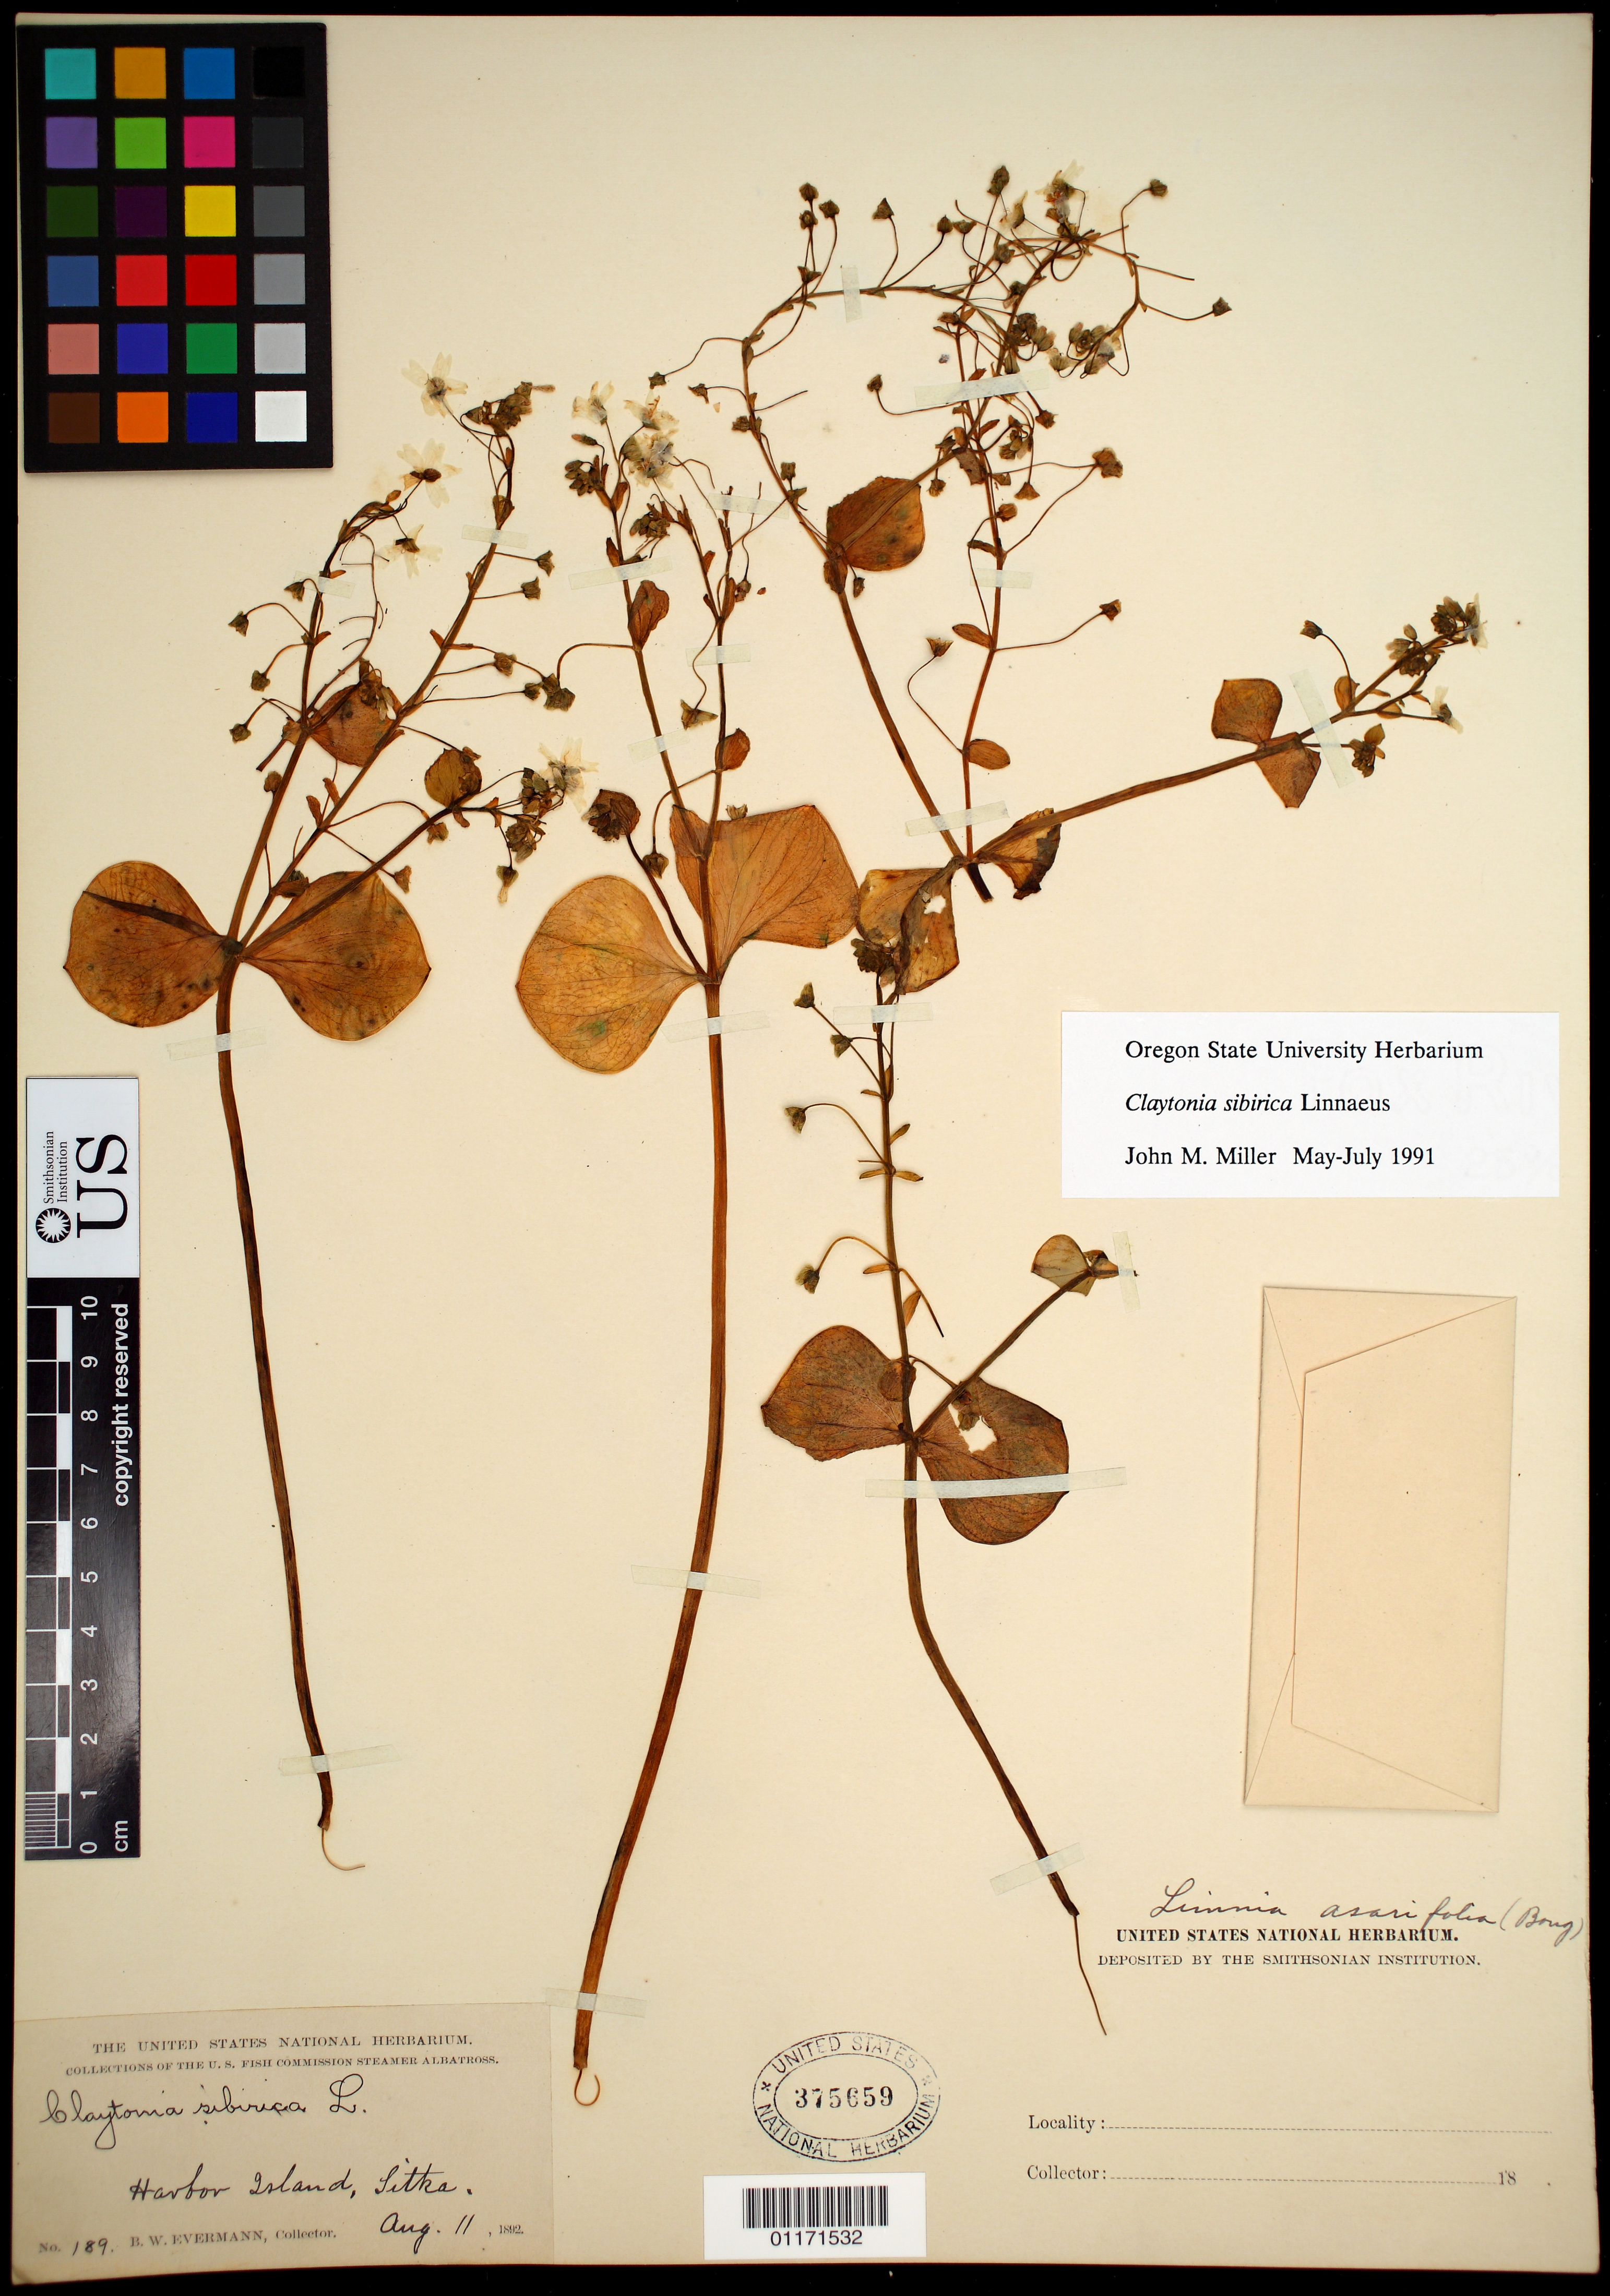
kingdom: Plantae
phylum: Tracheophyta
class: Magnoliopsida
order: Caryophyllales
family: Montiaceae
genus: Claytonia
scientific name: Claytonia sibirica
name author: L.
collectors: B. W. Evermann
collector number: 189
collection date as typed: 11 Aug 1892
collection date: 1892-08-11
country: United States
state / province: Alaska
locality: Sitka, Harbor Island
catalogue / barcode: US 375659